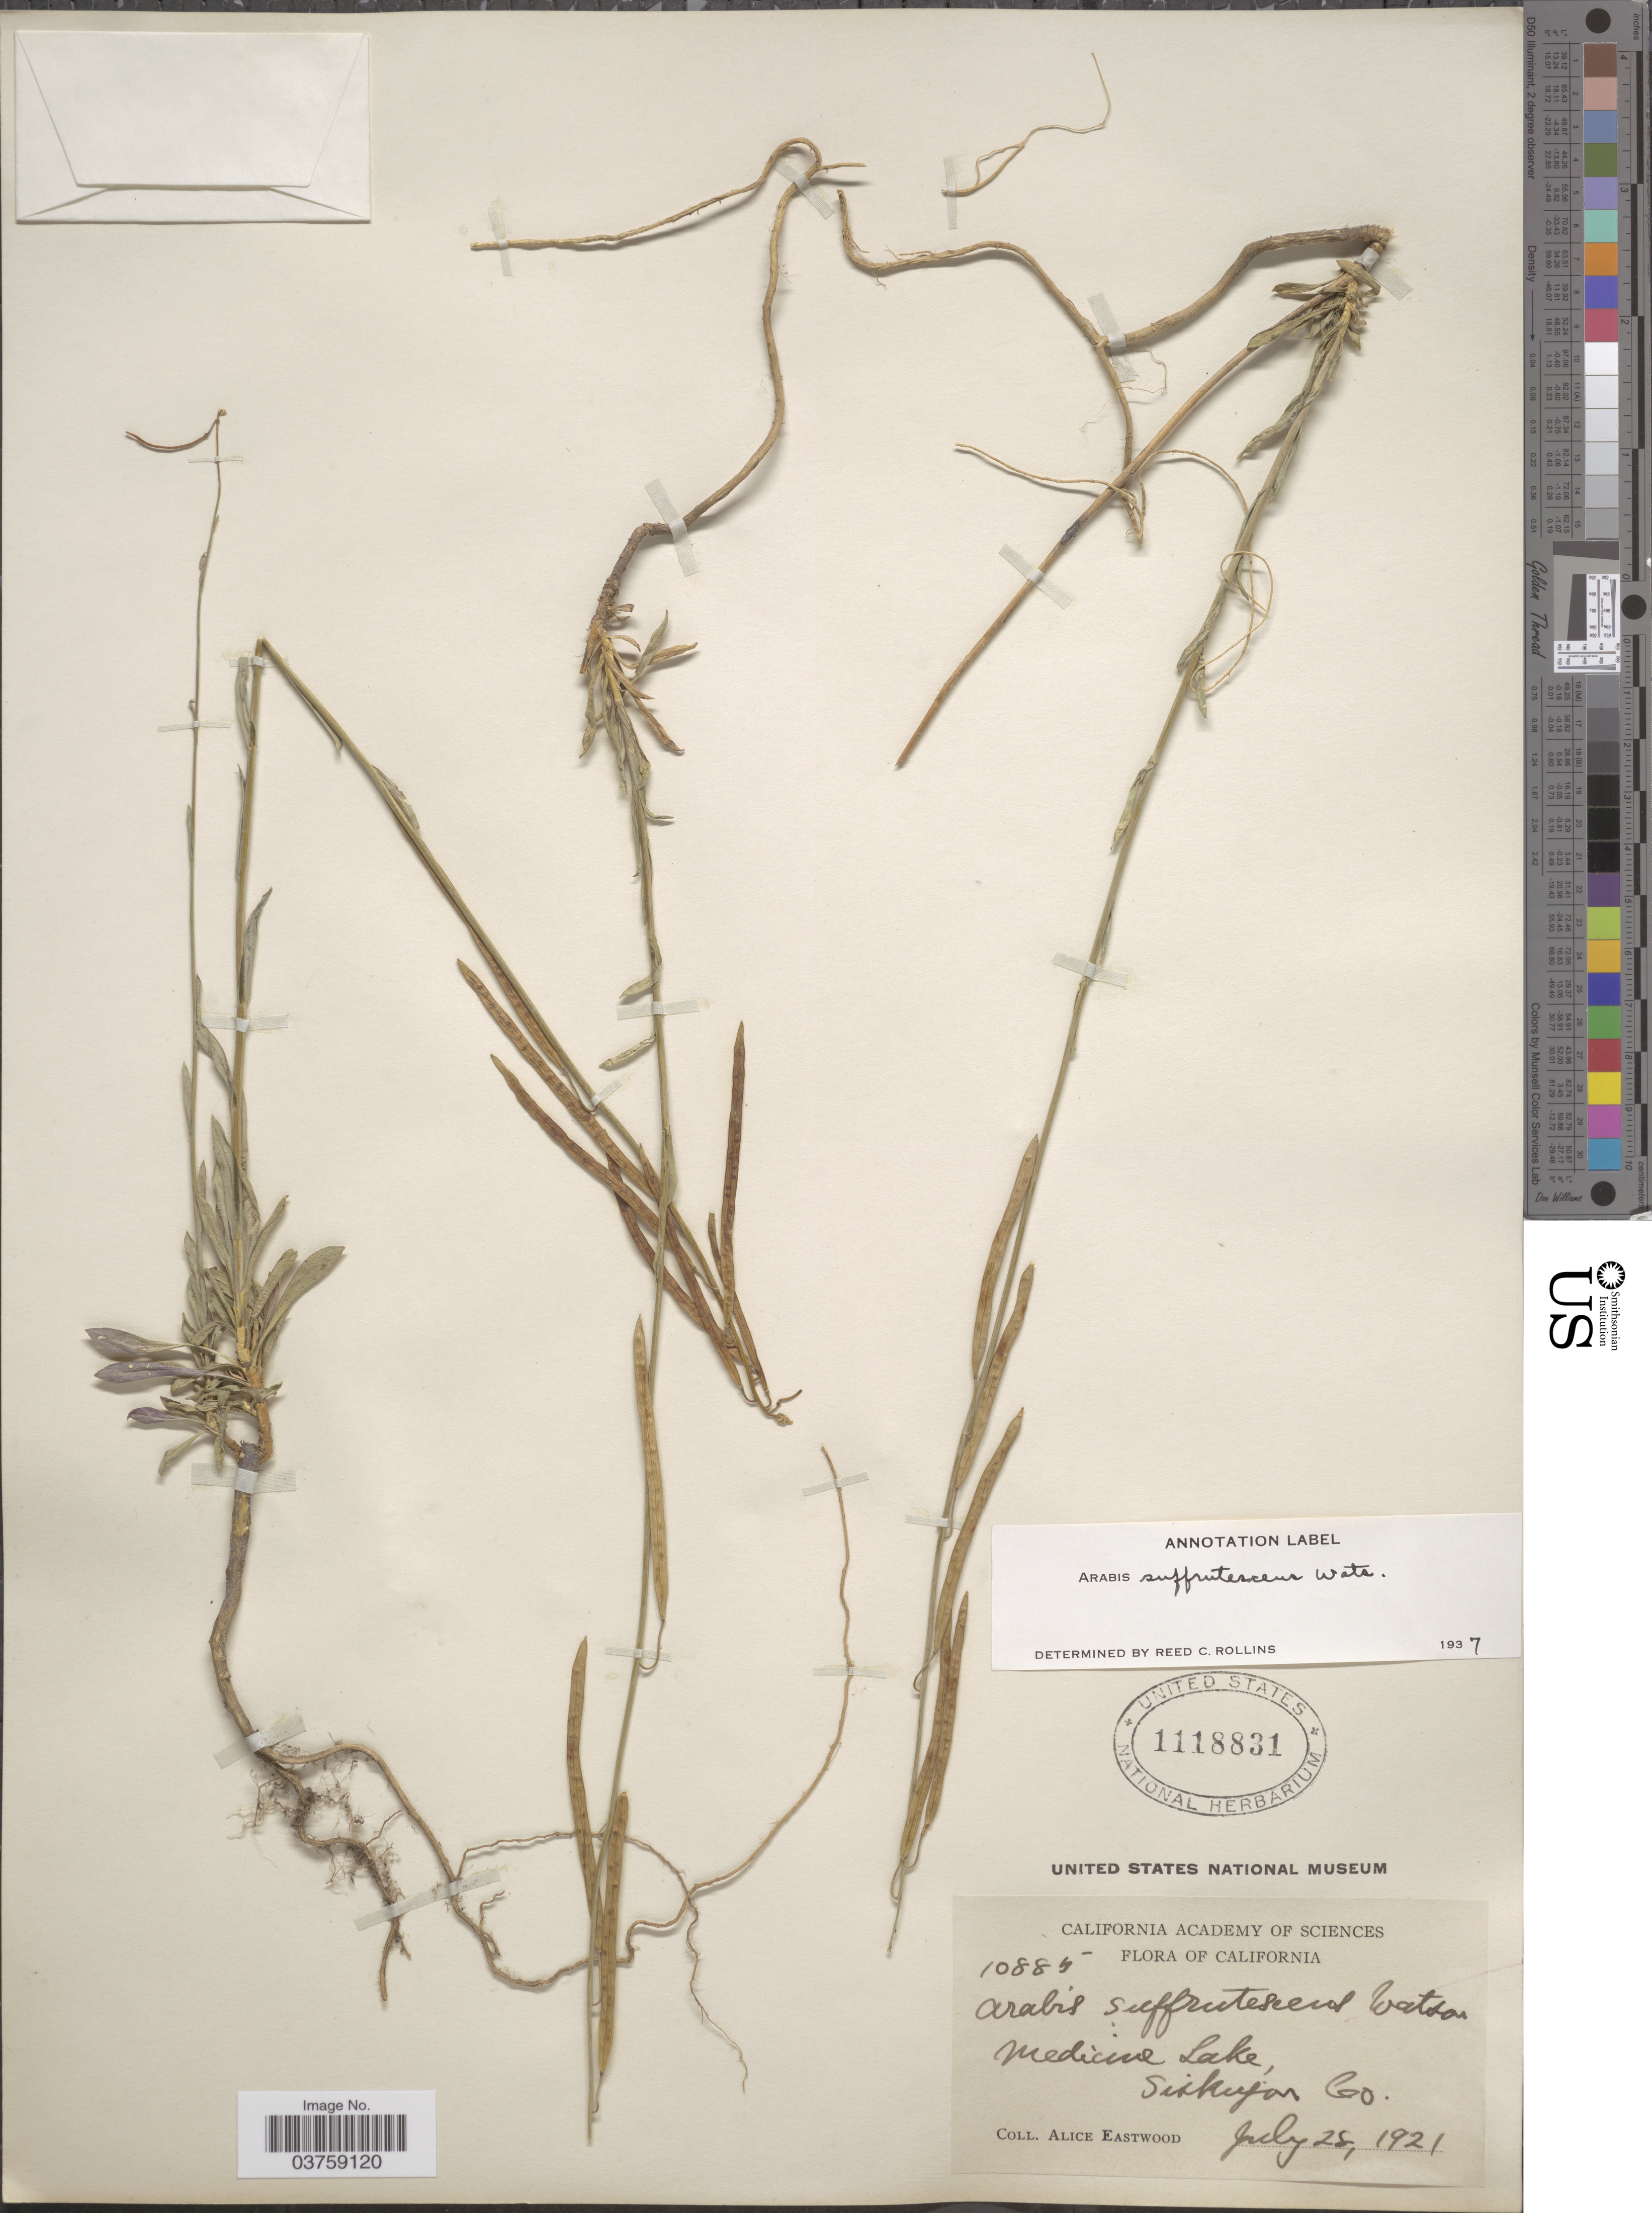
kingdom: Plantae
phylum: Tracheophyta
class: Magnoliopsida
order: Brassicales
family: Brassicaceae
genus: Arabis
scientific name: Arabis suffrutescens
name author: S. Watson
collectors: A. Eastwood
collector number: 10885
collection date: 1921-07-28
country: United States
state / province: California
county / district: Siskiyou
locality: Medicine Lake. Siskiyou Co.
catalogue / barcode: US 1118831